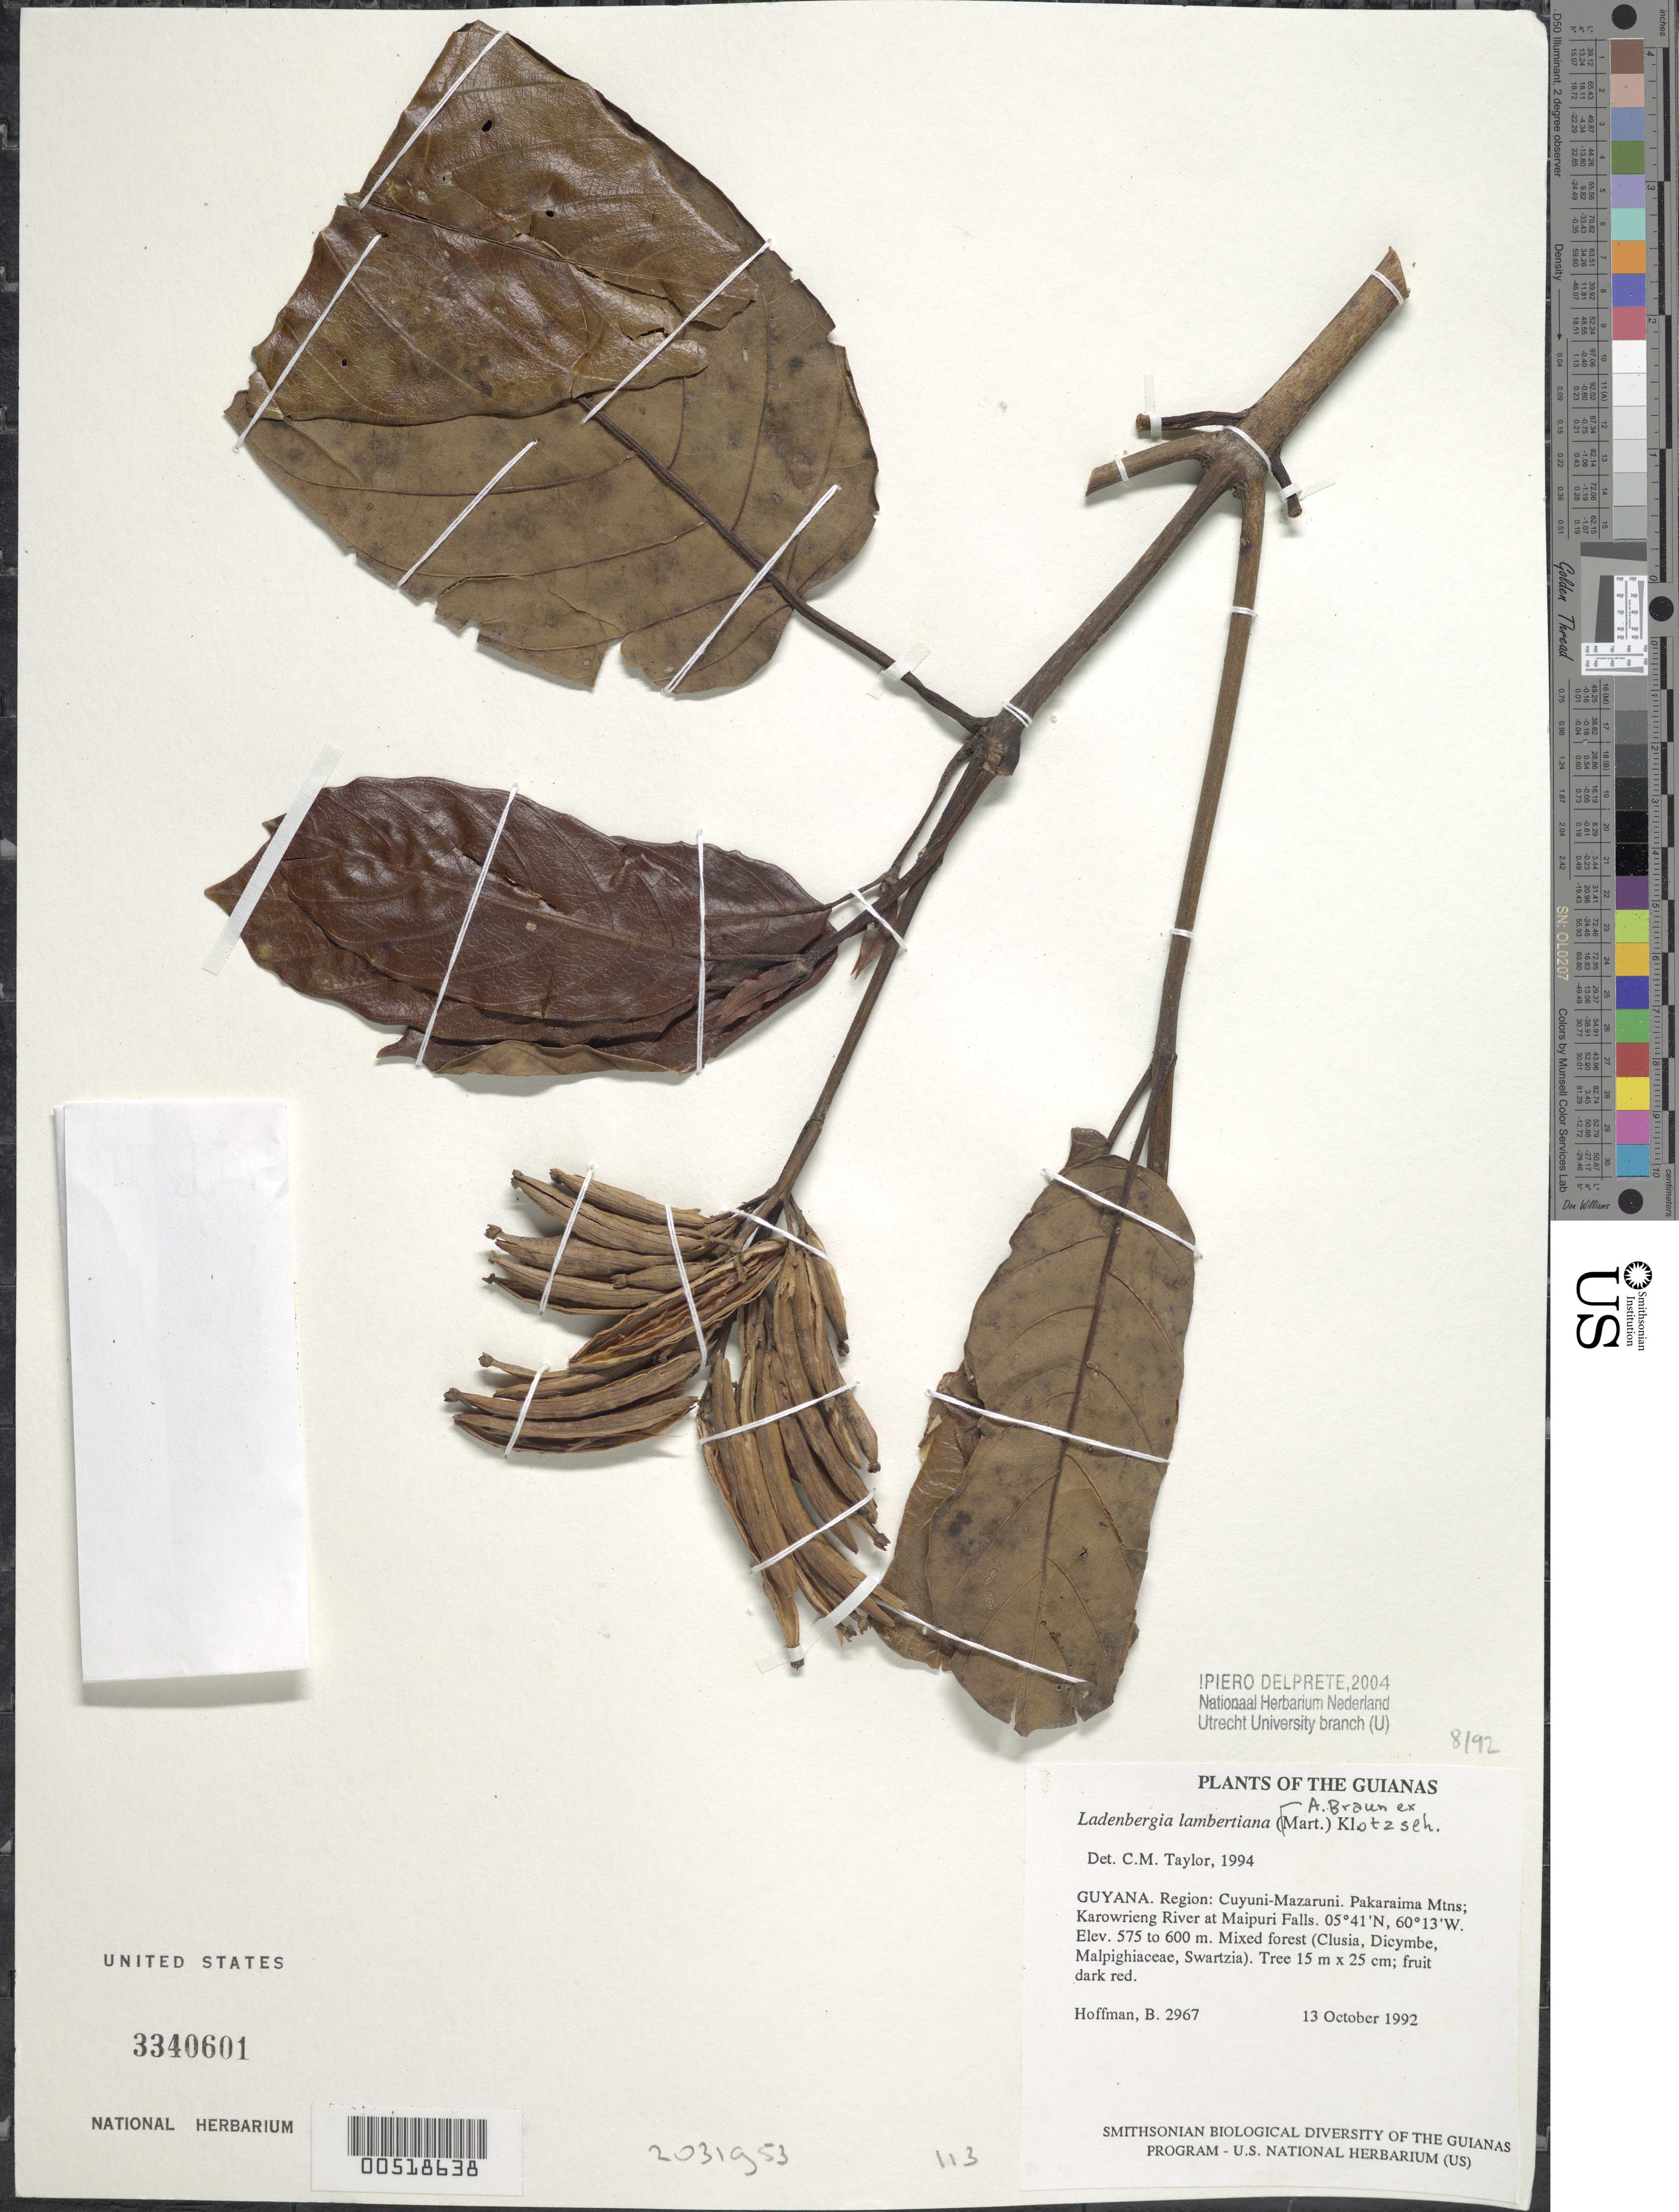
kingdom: Plantae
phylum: Tracheophyta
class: Magnoliopsida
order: Gentianales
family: Rubiaceae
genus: Ladenbergia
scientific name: Ladenbergia lambertiana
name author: (A. Braun ex Mart.) Klotzsch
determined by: Taylor, Charlotte M.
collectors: B. Hoffman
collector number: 2967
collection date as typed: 13 October 1992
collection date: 1992-10-13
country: Guyana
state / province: Cuyuni-Mazaruni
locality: Pakaraima Mountains; Karowrieng River, at Maipuri Falls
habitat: Mixed forest (Clusia, Dicymbe, Malpighiaceae, Swartzia)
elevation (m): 575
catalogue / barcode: US 3340601